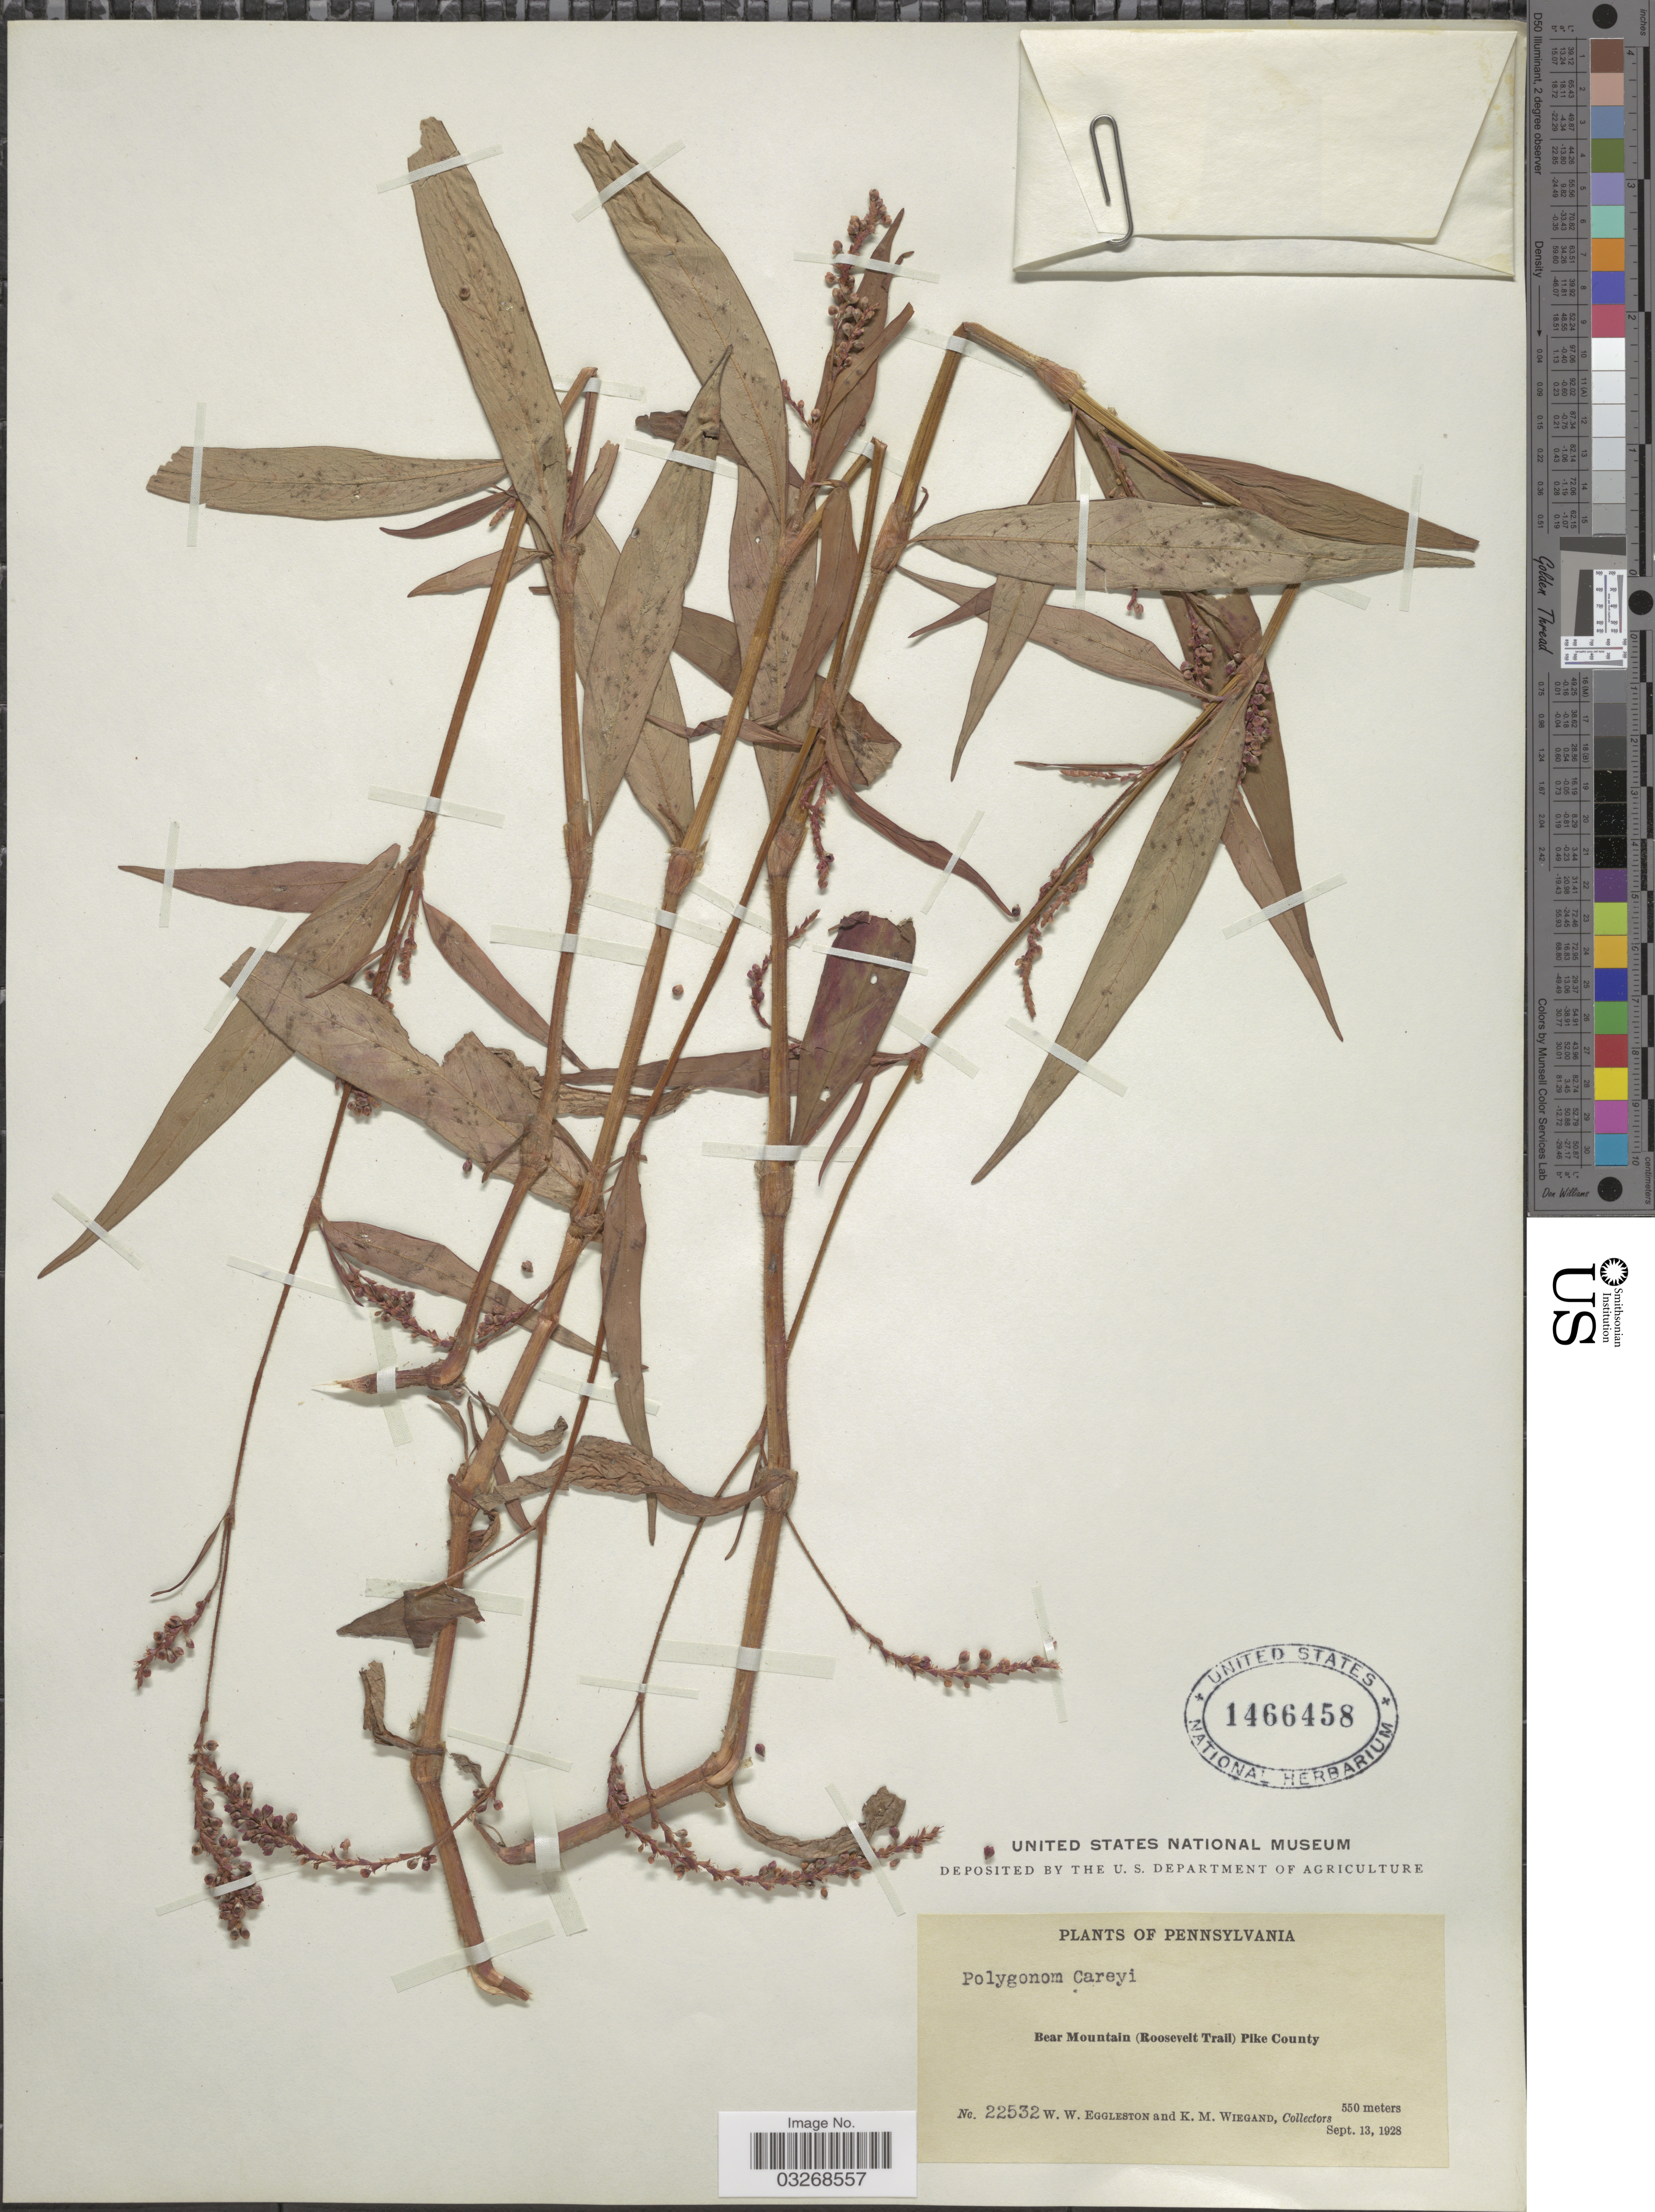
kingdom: Plantae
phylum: Tracheophyta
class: Magnoliopsida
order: Caryophyllales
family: Polygonaceae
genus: Persicaria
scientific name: Persicaria careyi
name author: (Olney) Greene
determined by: Atha, D. E.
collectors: W. W. Eggleston & K. M. Wiegand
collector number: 22532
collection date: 1928-09-13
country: United States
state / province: Pennsylvania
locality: Bear Mountain (Roosevelt Trail) Pike County.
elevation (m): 550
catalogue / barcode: US 1466458